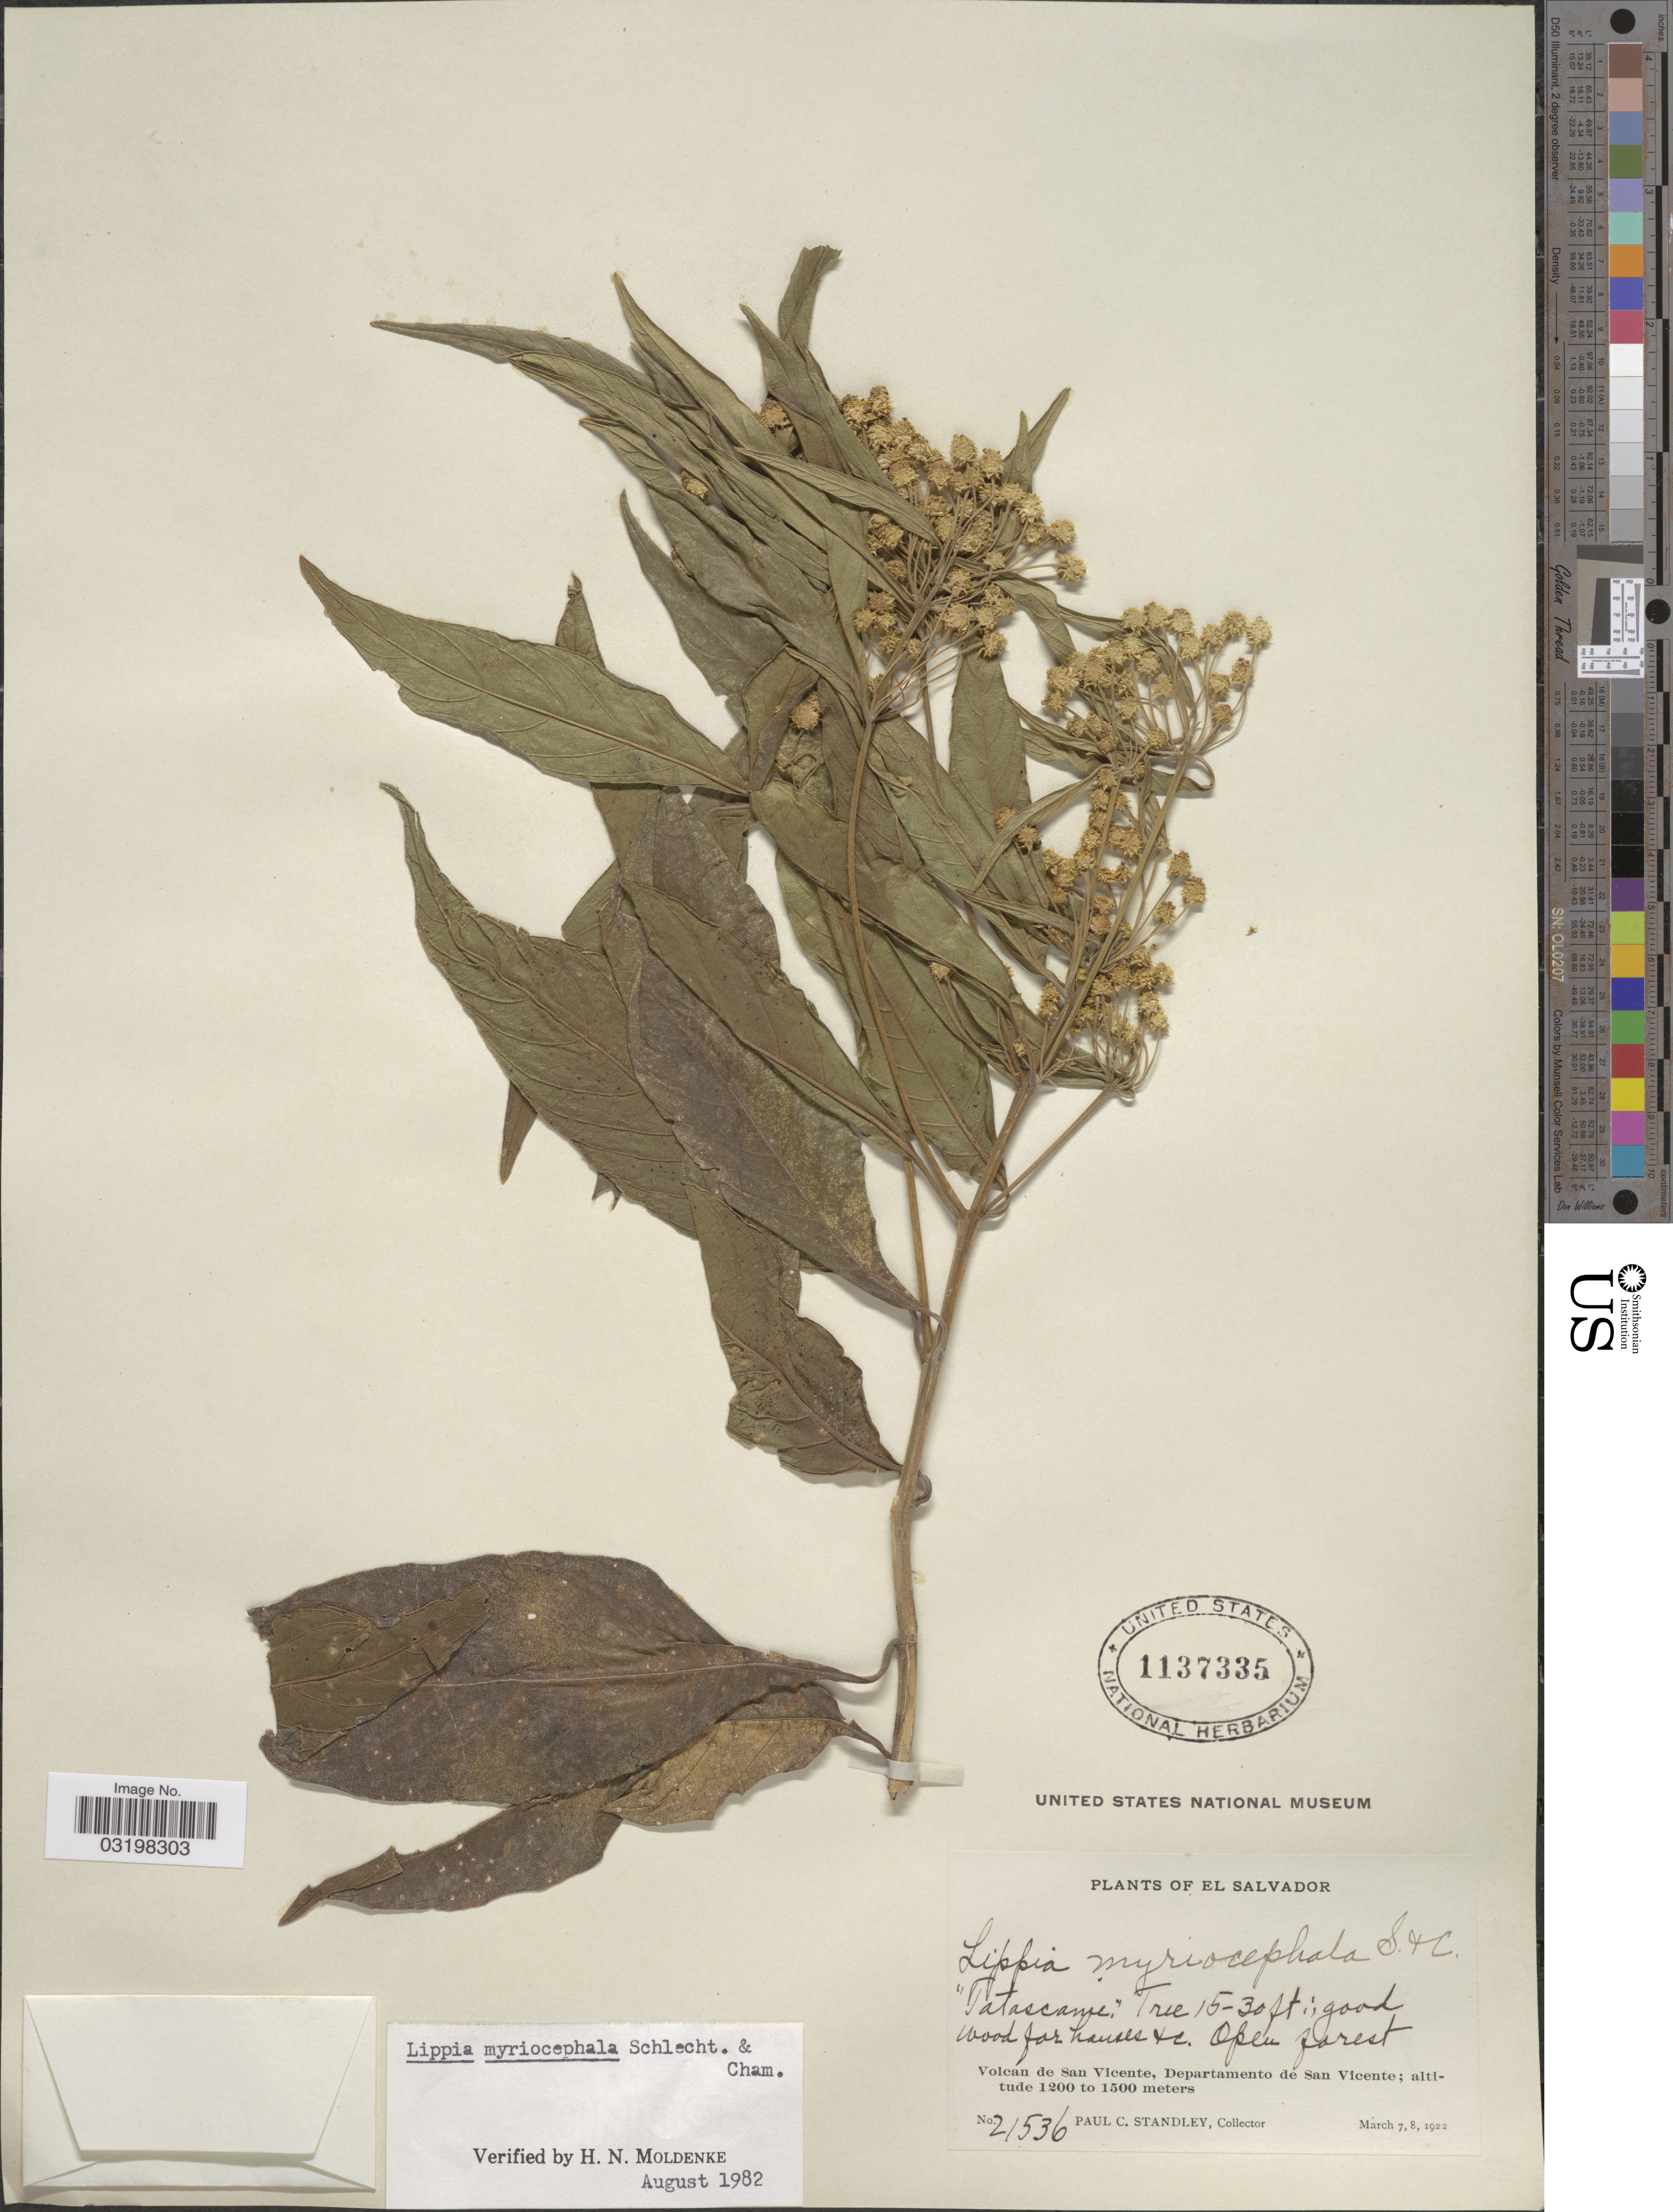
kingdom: Plantae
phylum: Tracheophyta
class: Magnoliopsida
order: Lamiales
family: Verbenaceae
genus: Lippia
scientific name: Lippia myriocephala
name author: Schltdl. & Cham.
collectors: P. C. Standley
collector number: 21536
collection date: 1922-03-07/1922-03-08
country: El Salvador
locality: Open forest. Volcan de San Vicente, Departamento de San Vicente.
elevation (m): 1200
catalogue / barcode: US 1137335